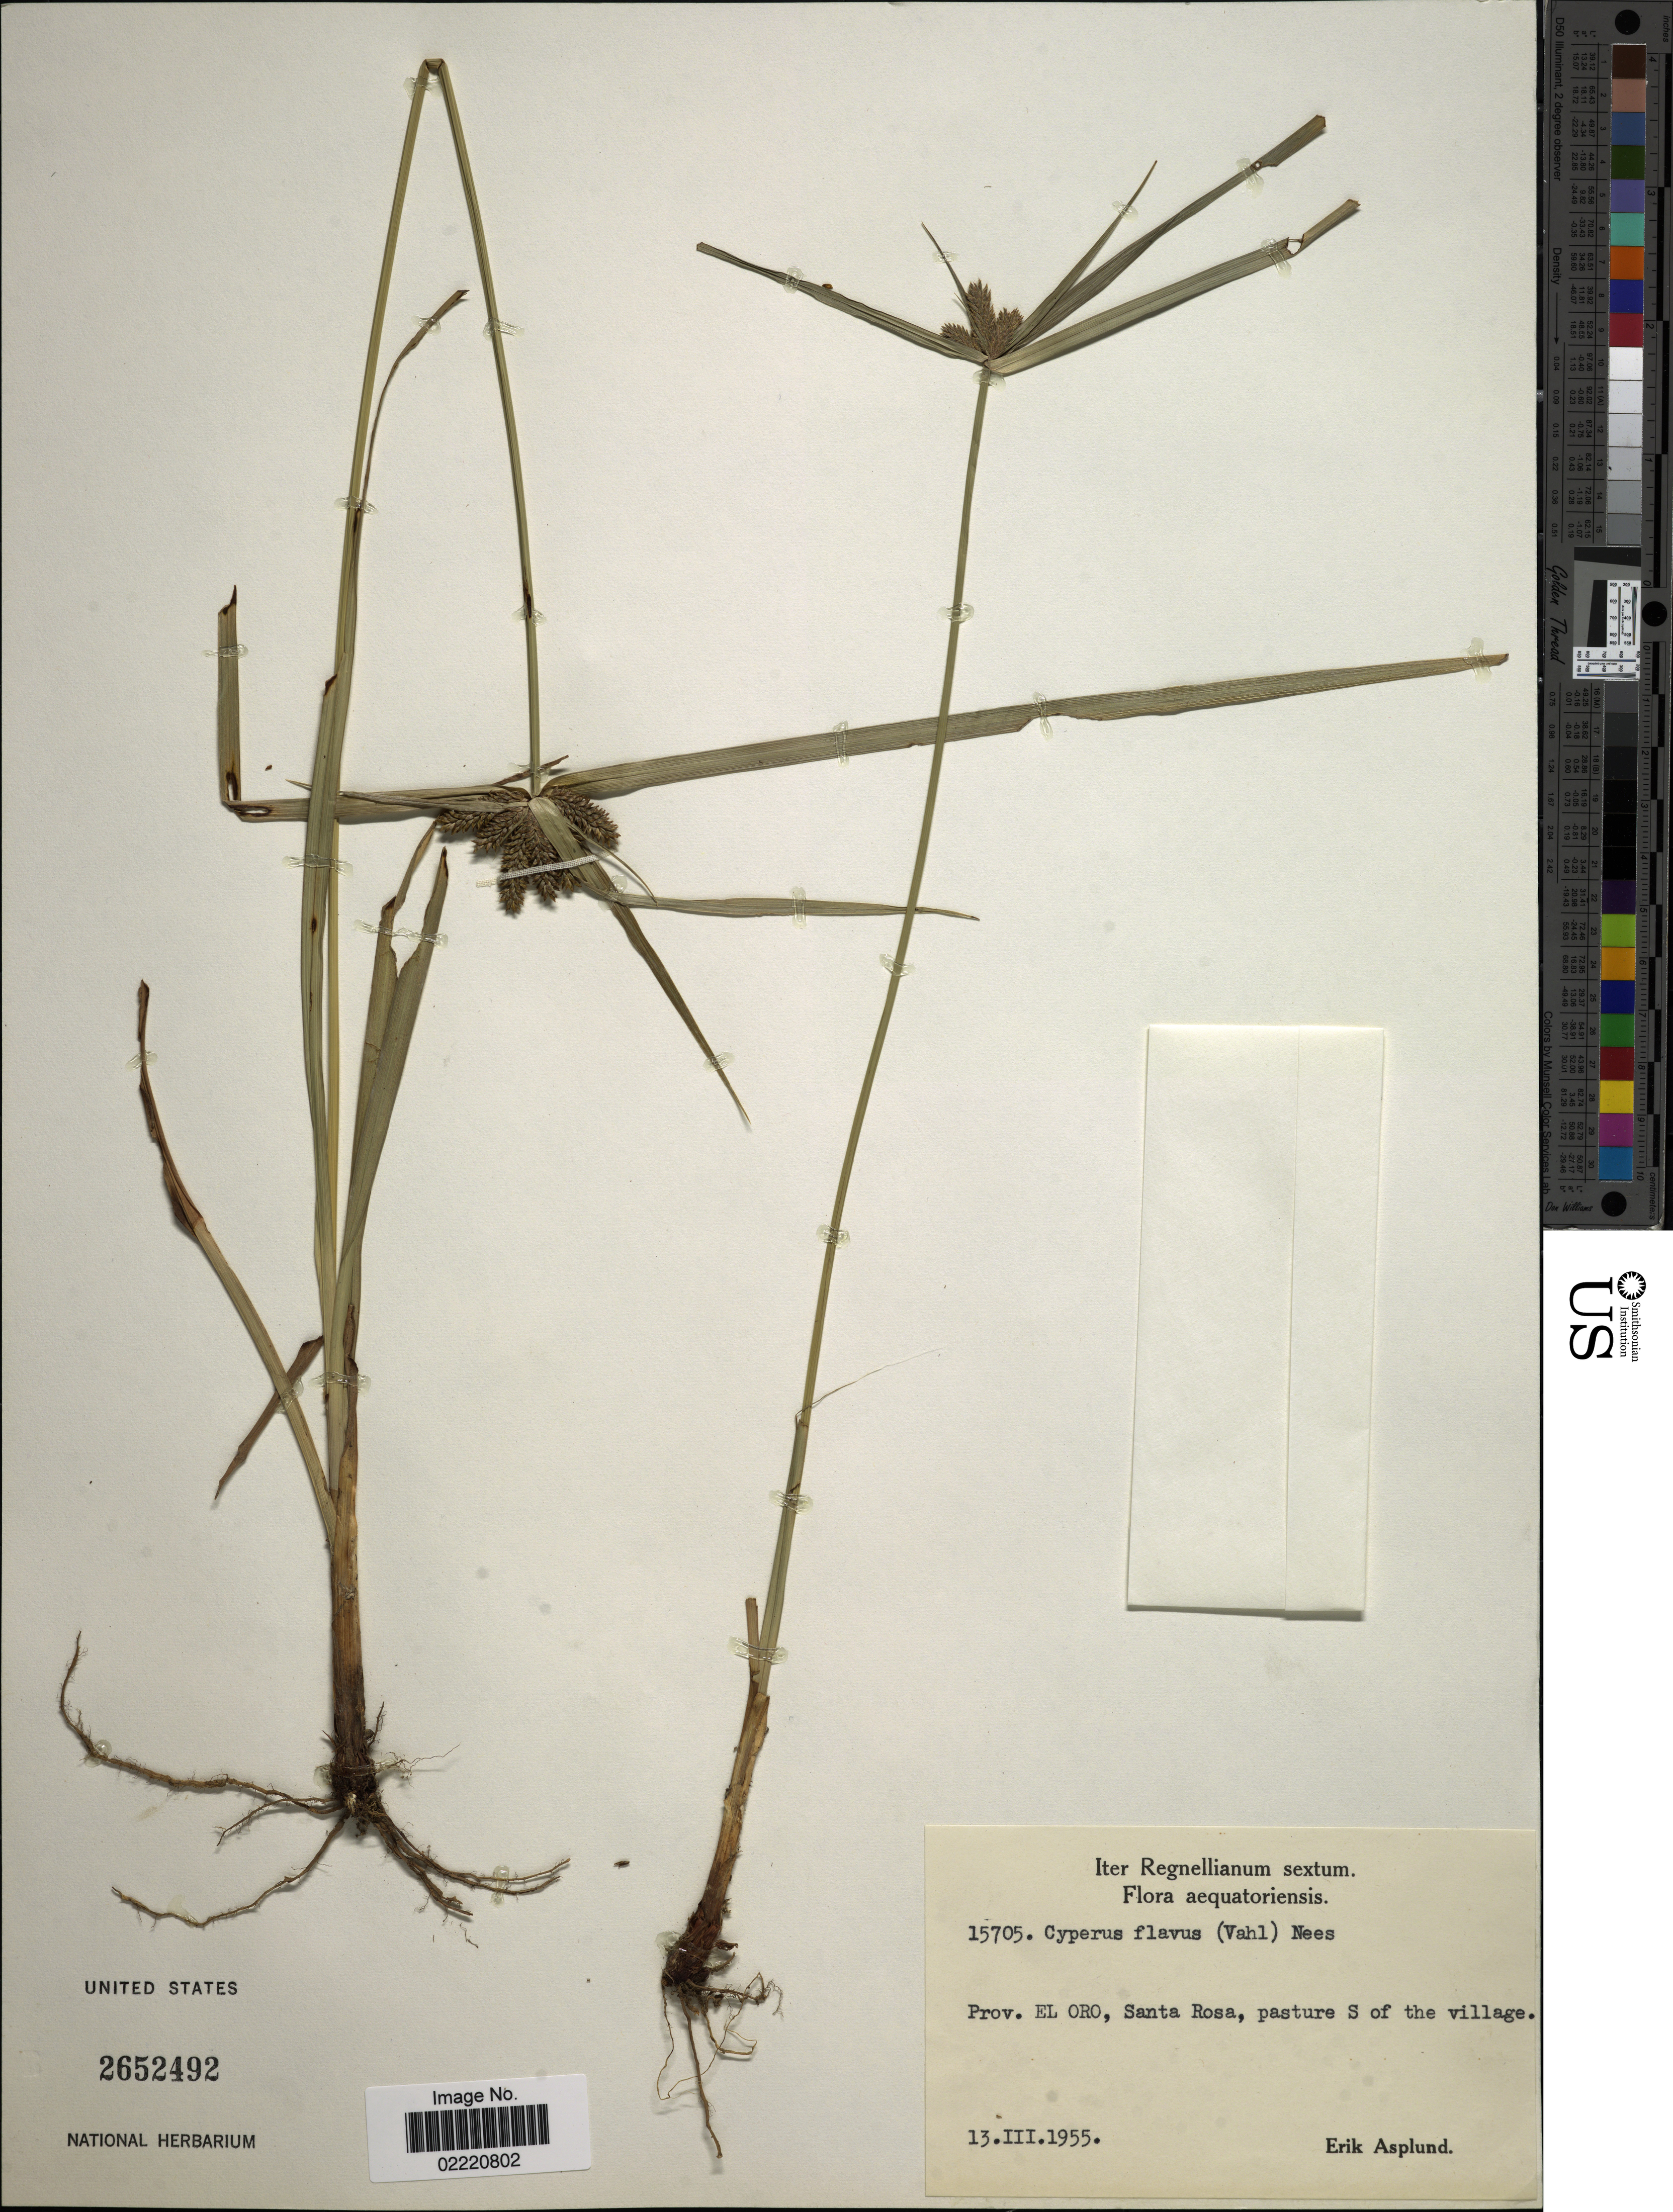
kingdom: Plantae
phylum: Tracheophyta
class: Liliopsida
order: Poales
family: Cyperaceae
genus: Cyperus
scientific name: Cyperus aggregatus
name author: (Willd.) Endl.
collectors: E. Asplund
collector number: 15705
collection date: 1955-03-13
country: Ecuador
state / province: El Oro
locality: Prov. El Oro, Santa Rosa, pastures S of the village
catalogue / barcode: US 2652492